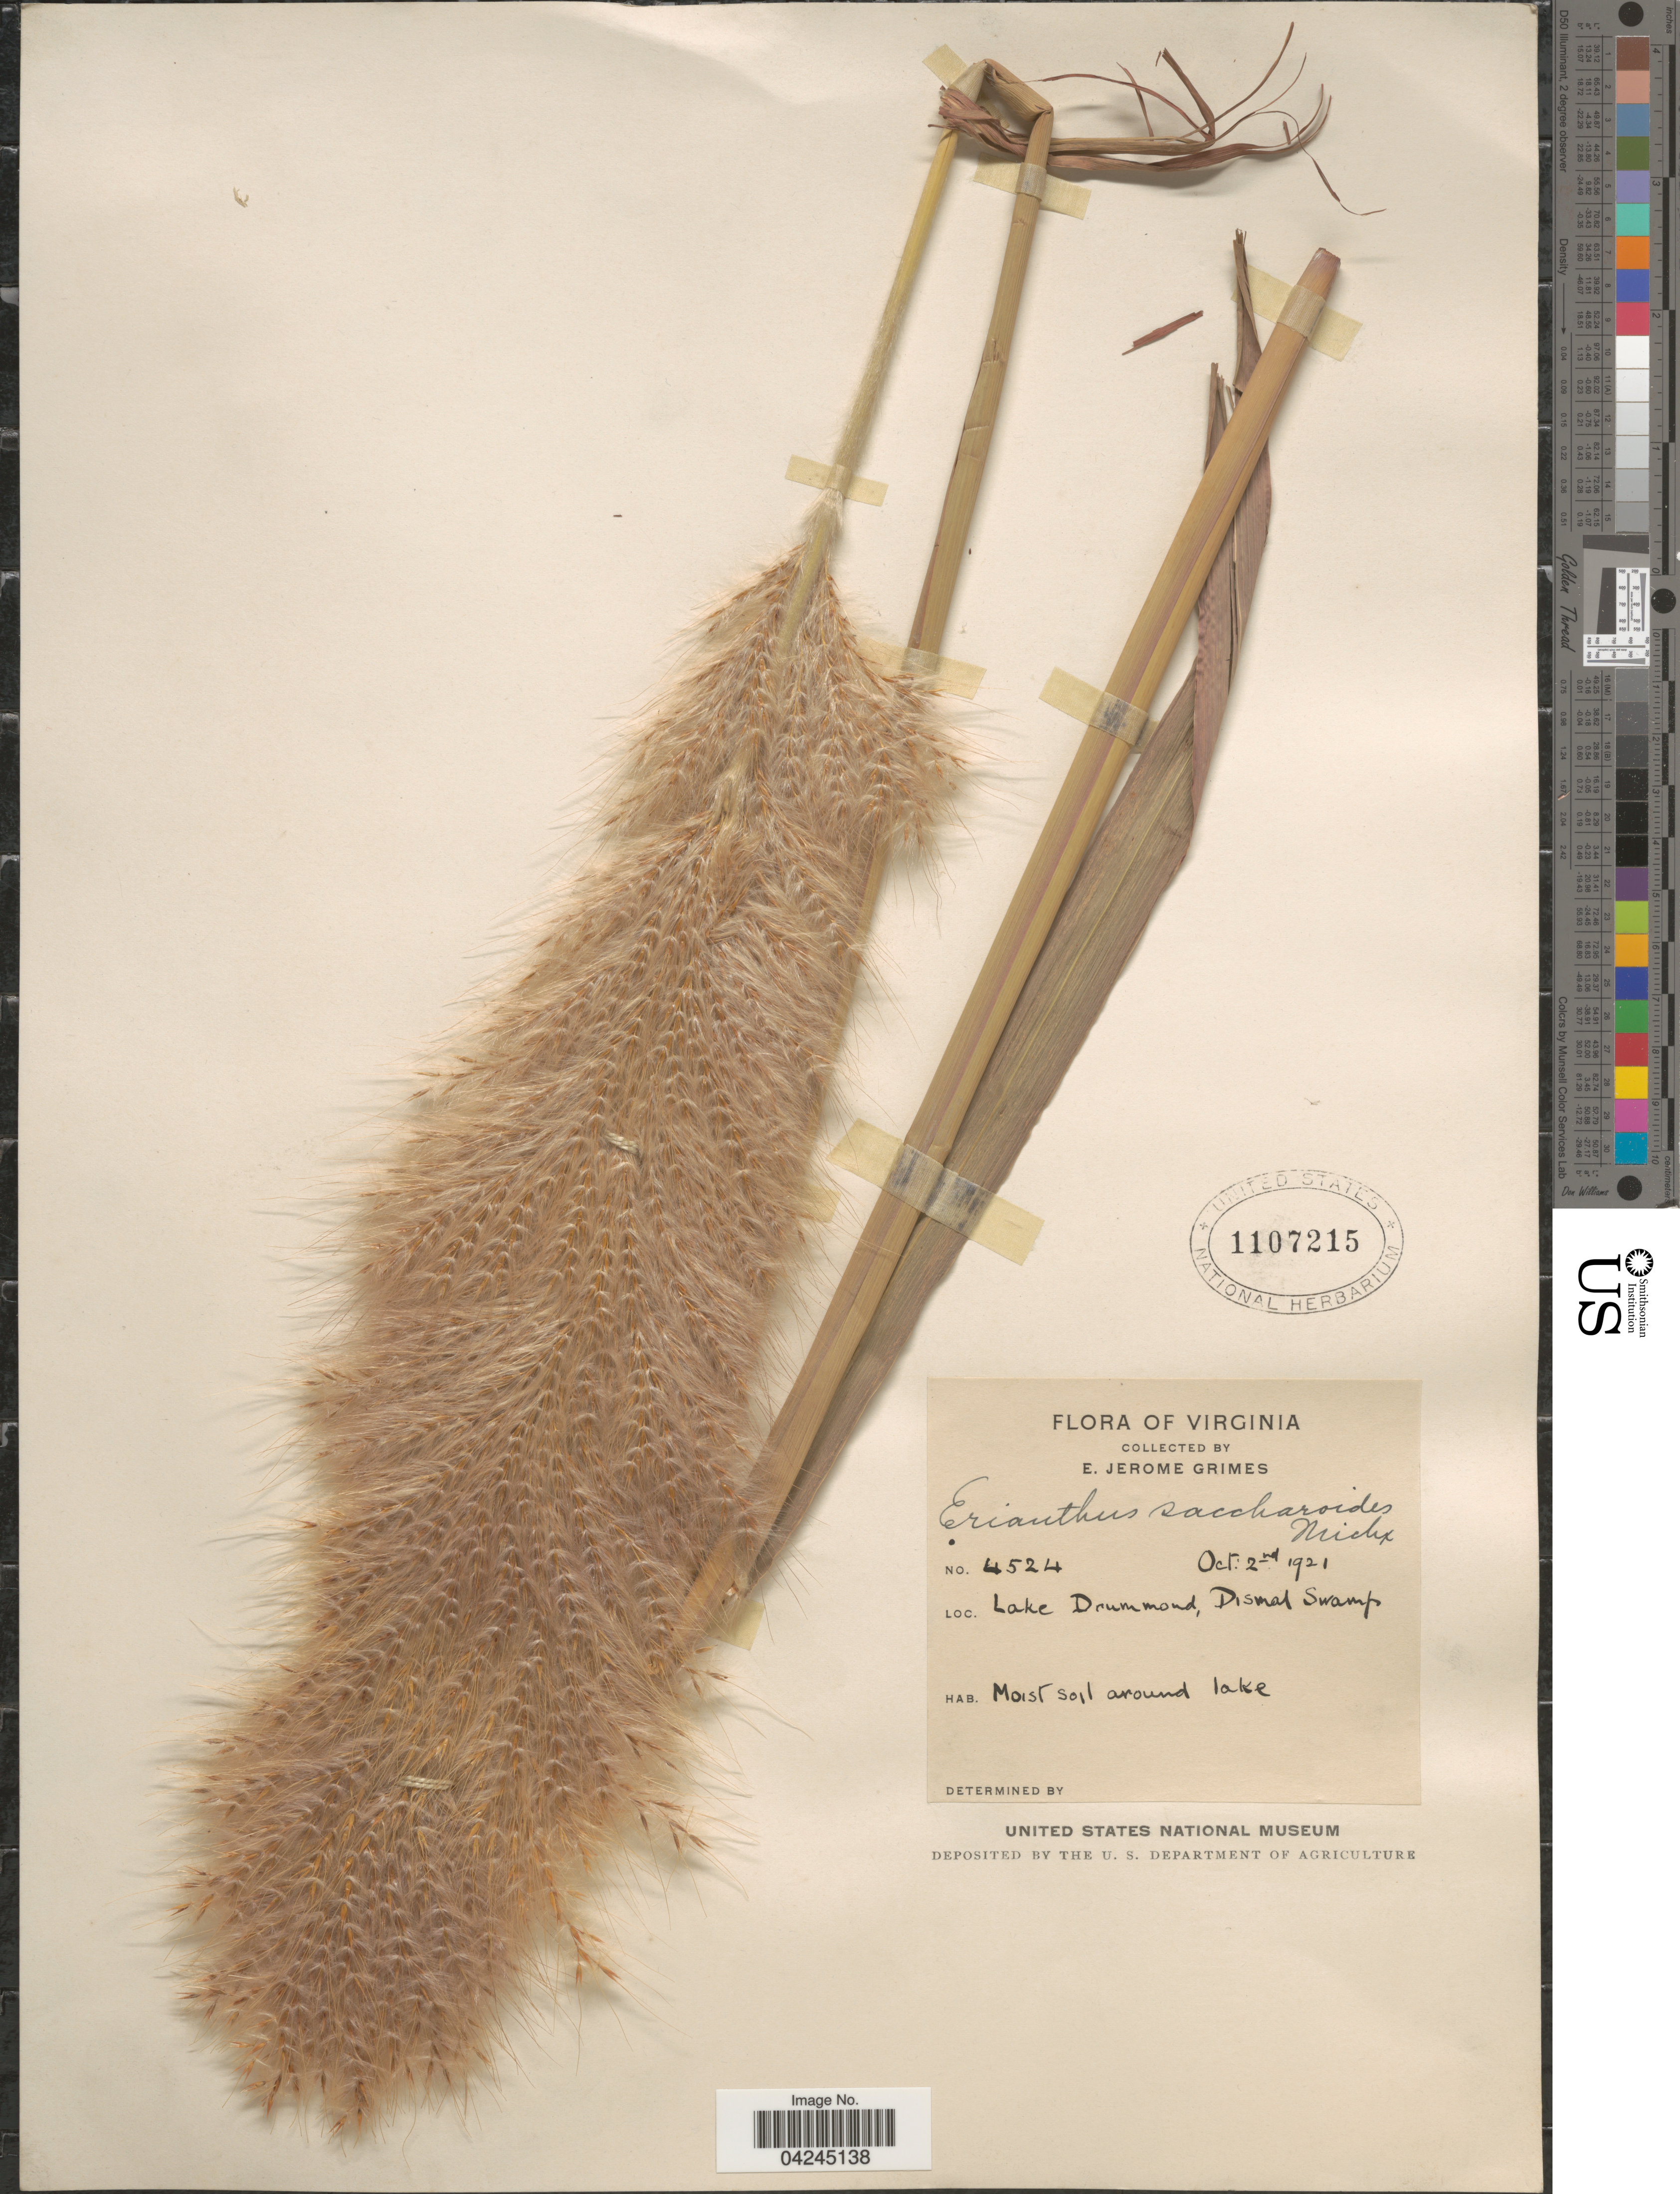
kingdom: Plantae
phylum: Tracheophyta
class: Liliopsida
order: Poales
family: Poaceae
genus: Erianthus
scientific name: Erianthus giganteus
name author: (Walter) P. Beauv.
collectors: E. J. Grimes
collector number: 4524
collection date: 1921-10-02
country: United States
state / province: Virginia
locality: Lake Drummond, Dismal Swamp.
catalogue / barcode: US 1107215